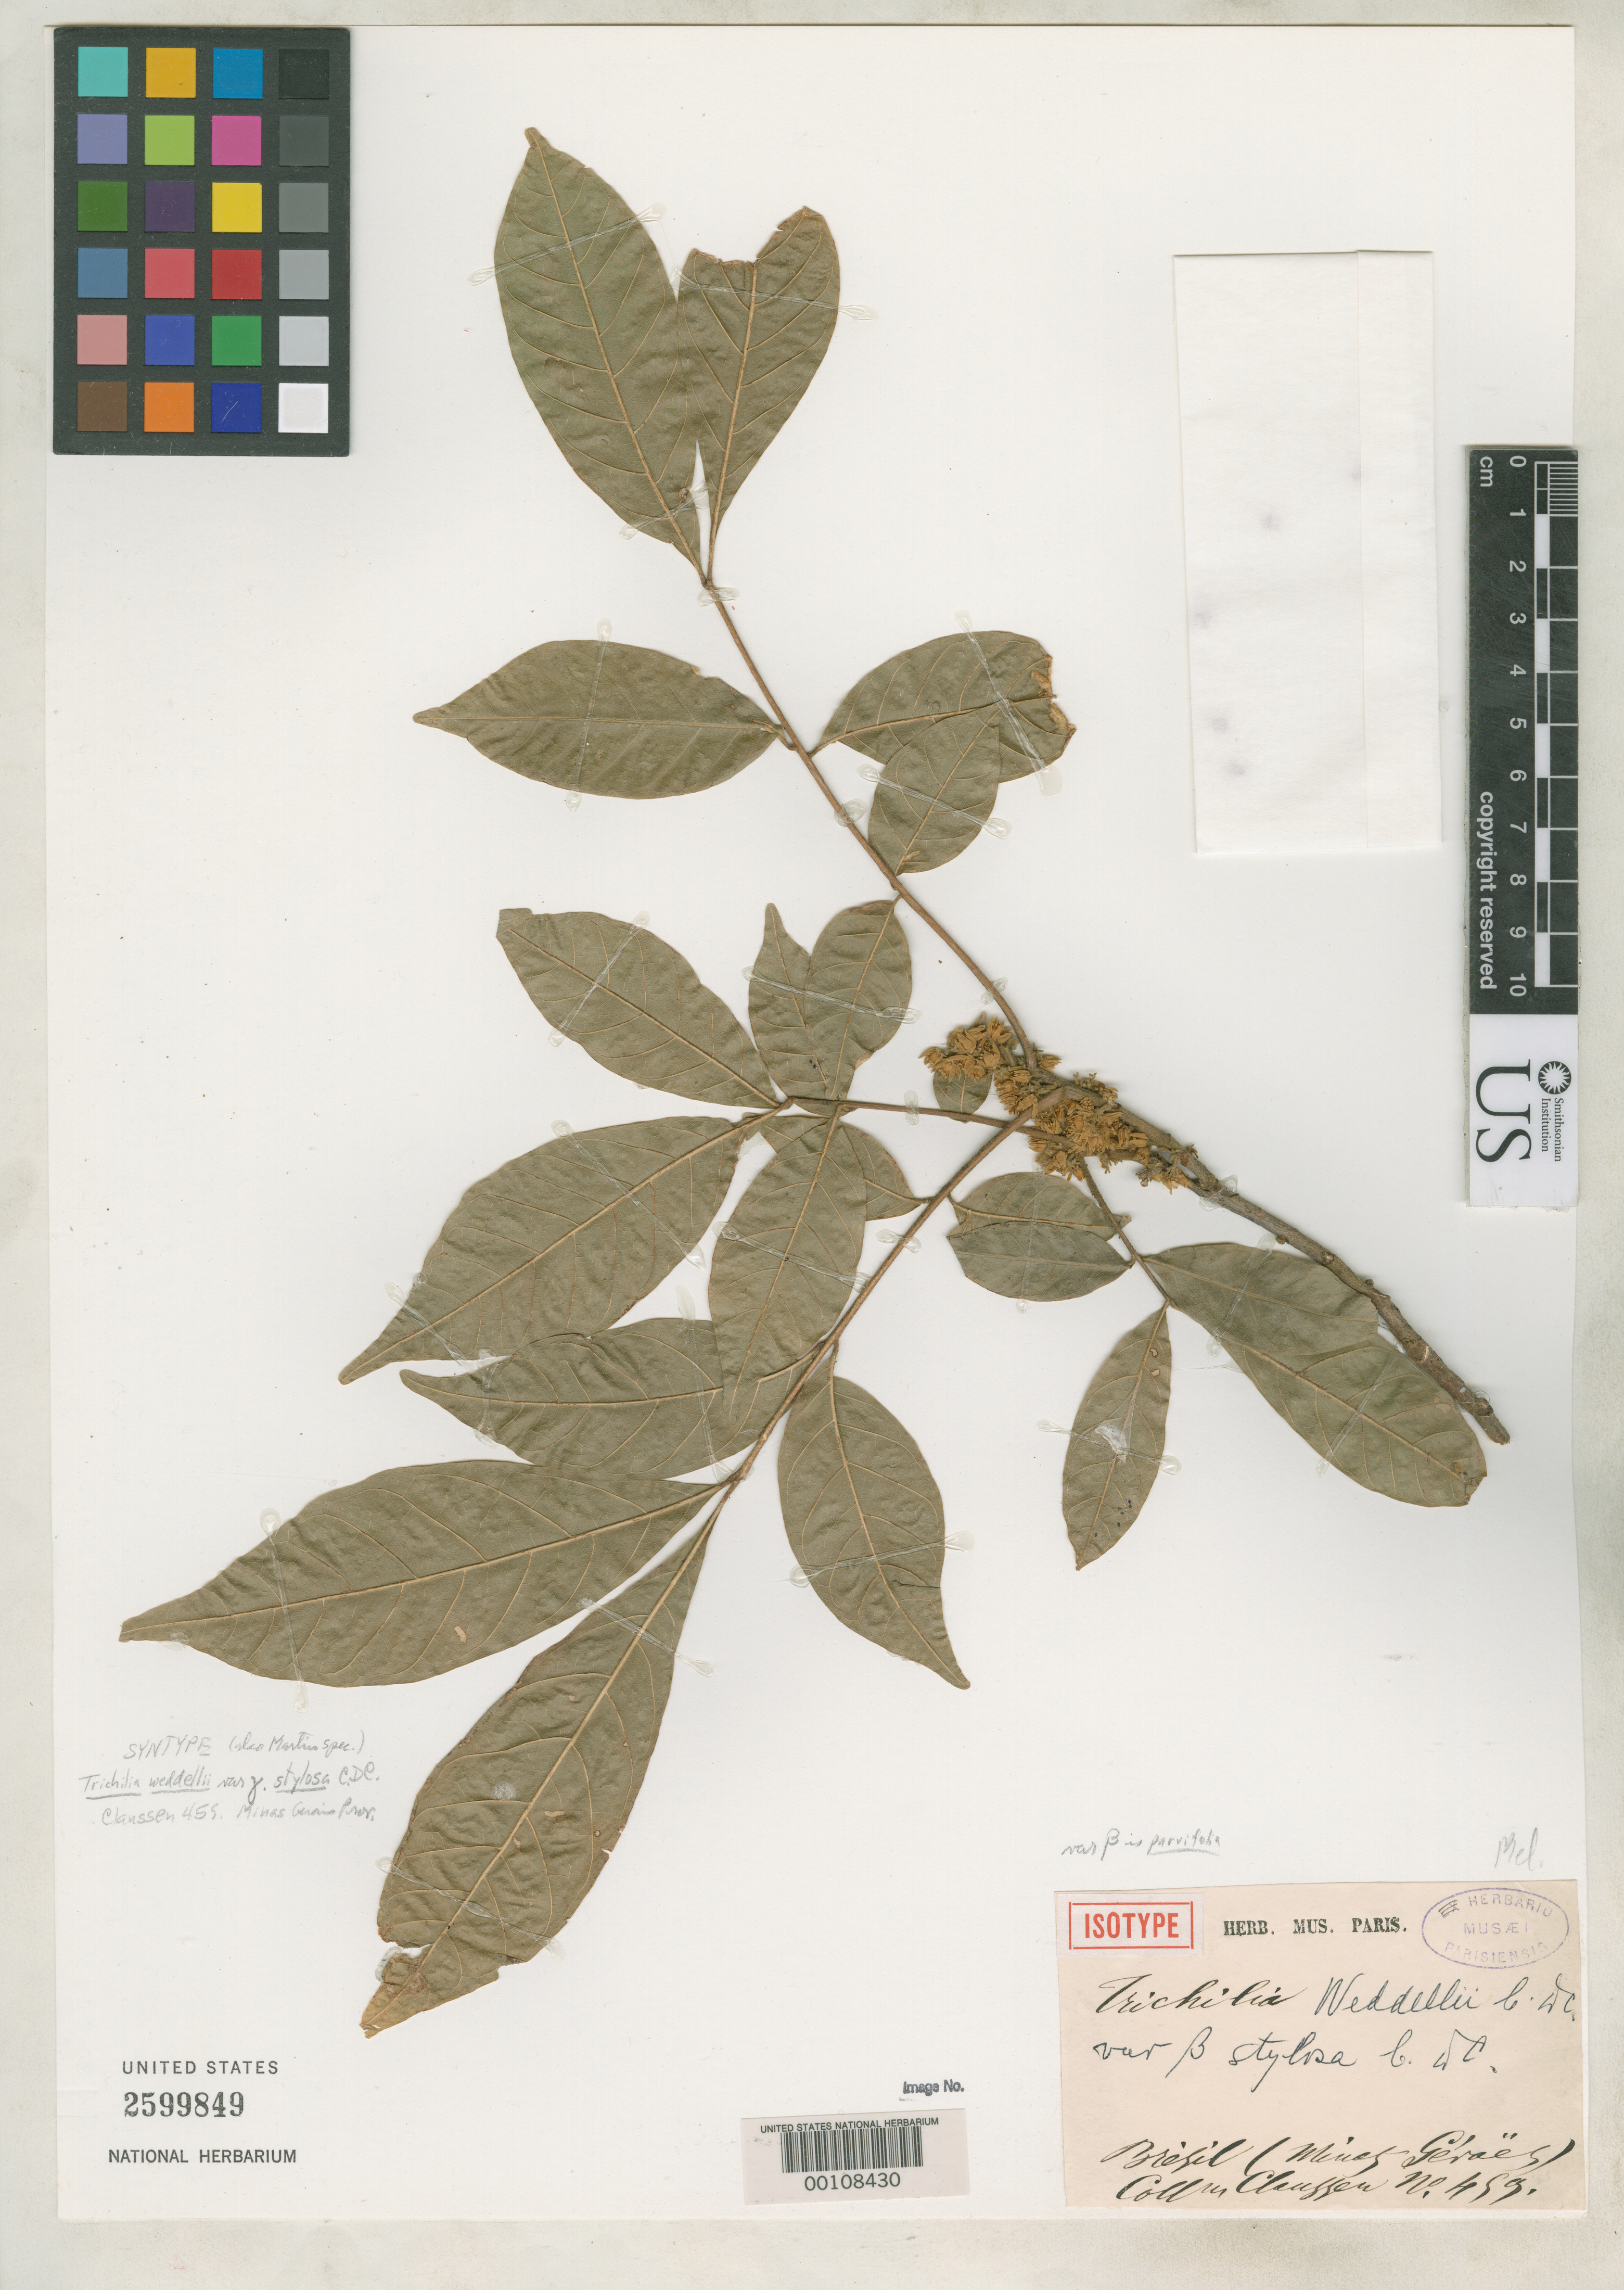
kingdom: Plantae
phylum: Tracheophyta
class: Magnoliopsida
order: Sapindales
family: Meliaceae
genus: Trichilia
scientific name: Trichilia weddellii var. stylosa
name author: C. DC. in Mart.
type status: Syntype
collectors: P. Claussen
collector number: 459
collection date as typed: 1838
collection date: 1838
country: Brazil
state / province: Minas Gerais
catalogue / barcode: US 2599849